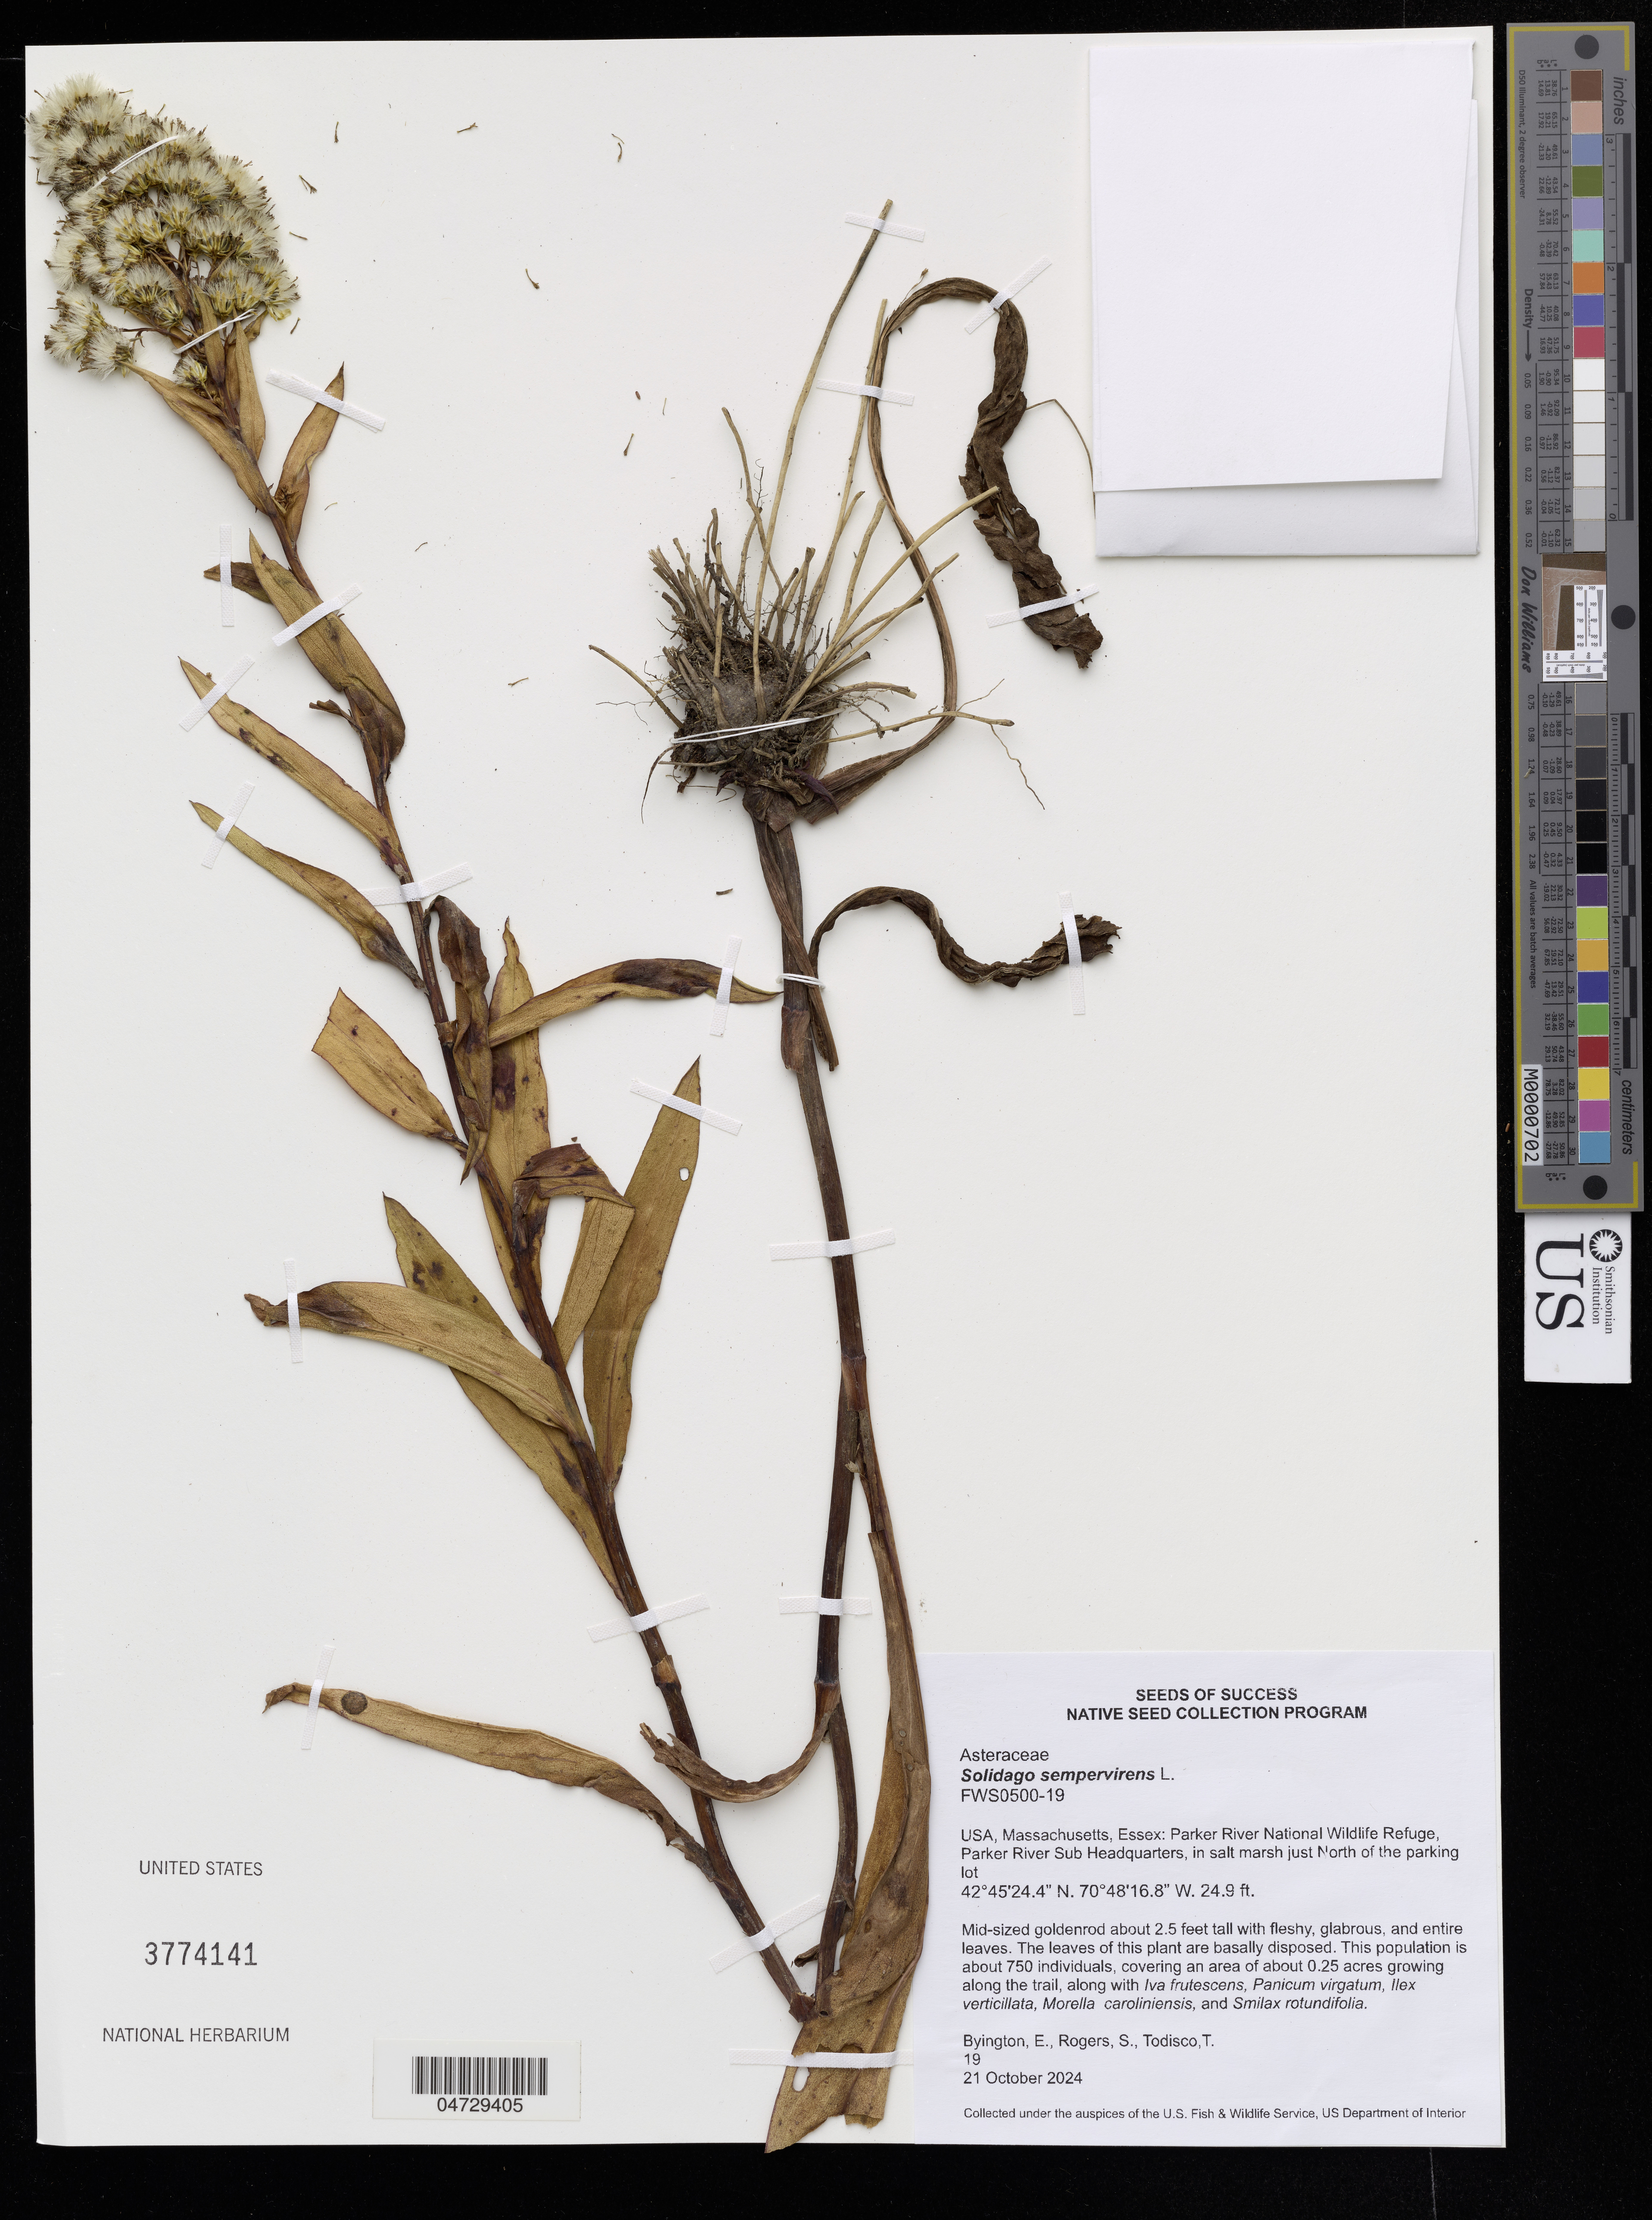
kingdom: Plantae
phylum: Tracheophyta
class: Magnoliopsida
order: Asterales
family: Asteraceae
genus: Solidago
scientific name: Solidago sempervirens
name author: L.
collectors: E. Byington, S. Rogers & T. Todisco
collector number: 19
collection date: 2024-10-21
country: United States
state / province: Massachusetts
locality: Essex: Parker River National Wildlife Refuge, Parker River Sub Headquarters, in salt marsh just North of the parking lot.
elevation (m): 7.6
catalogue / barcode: US 3774141